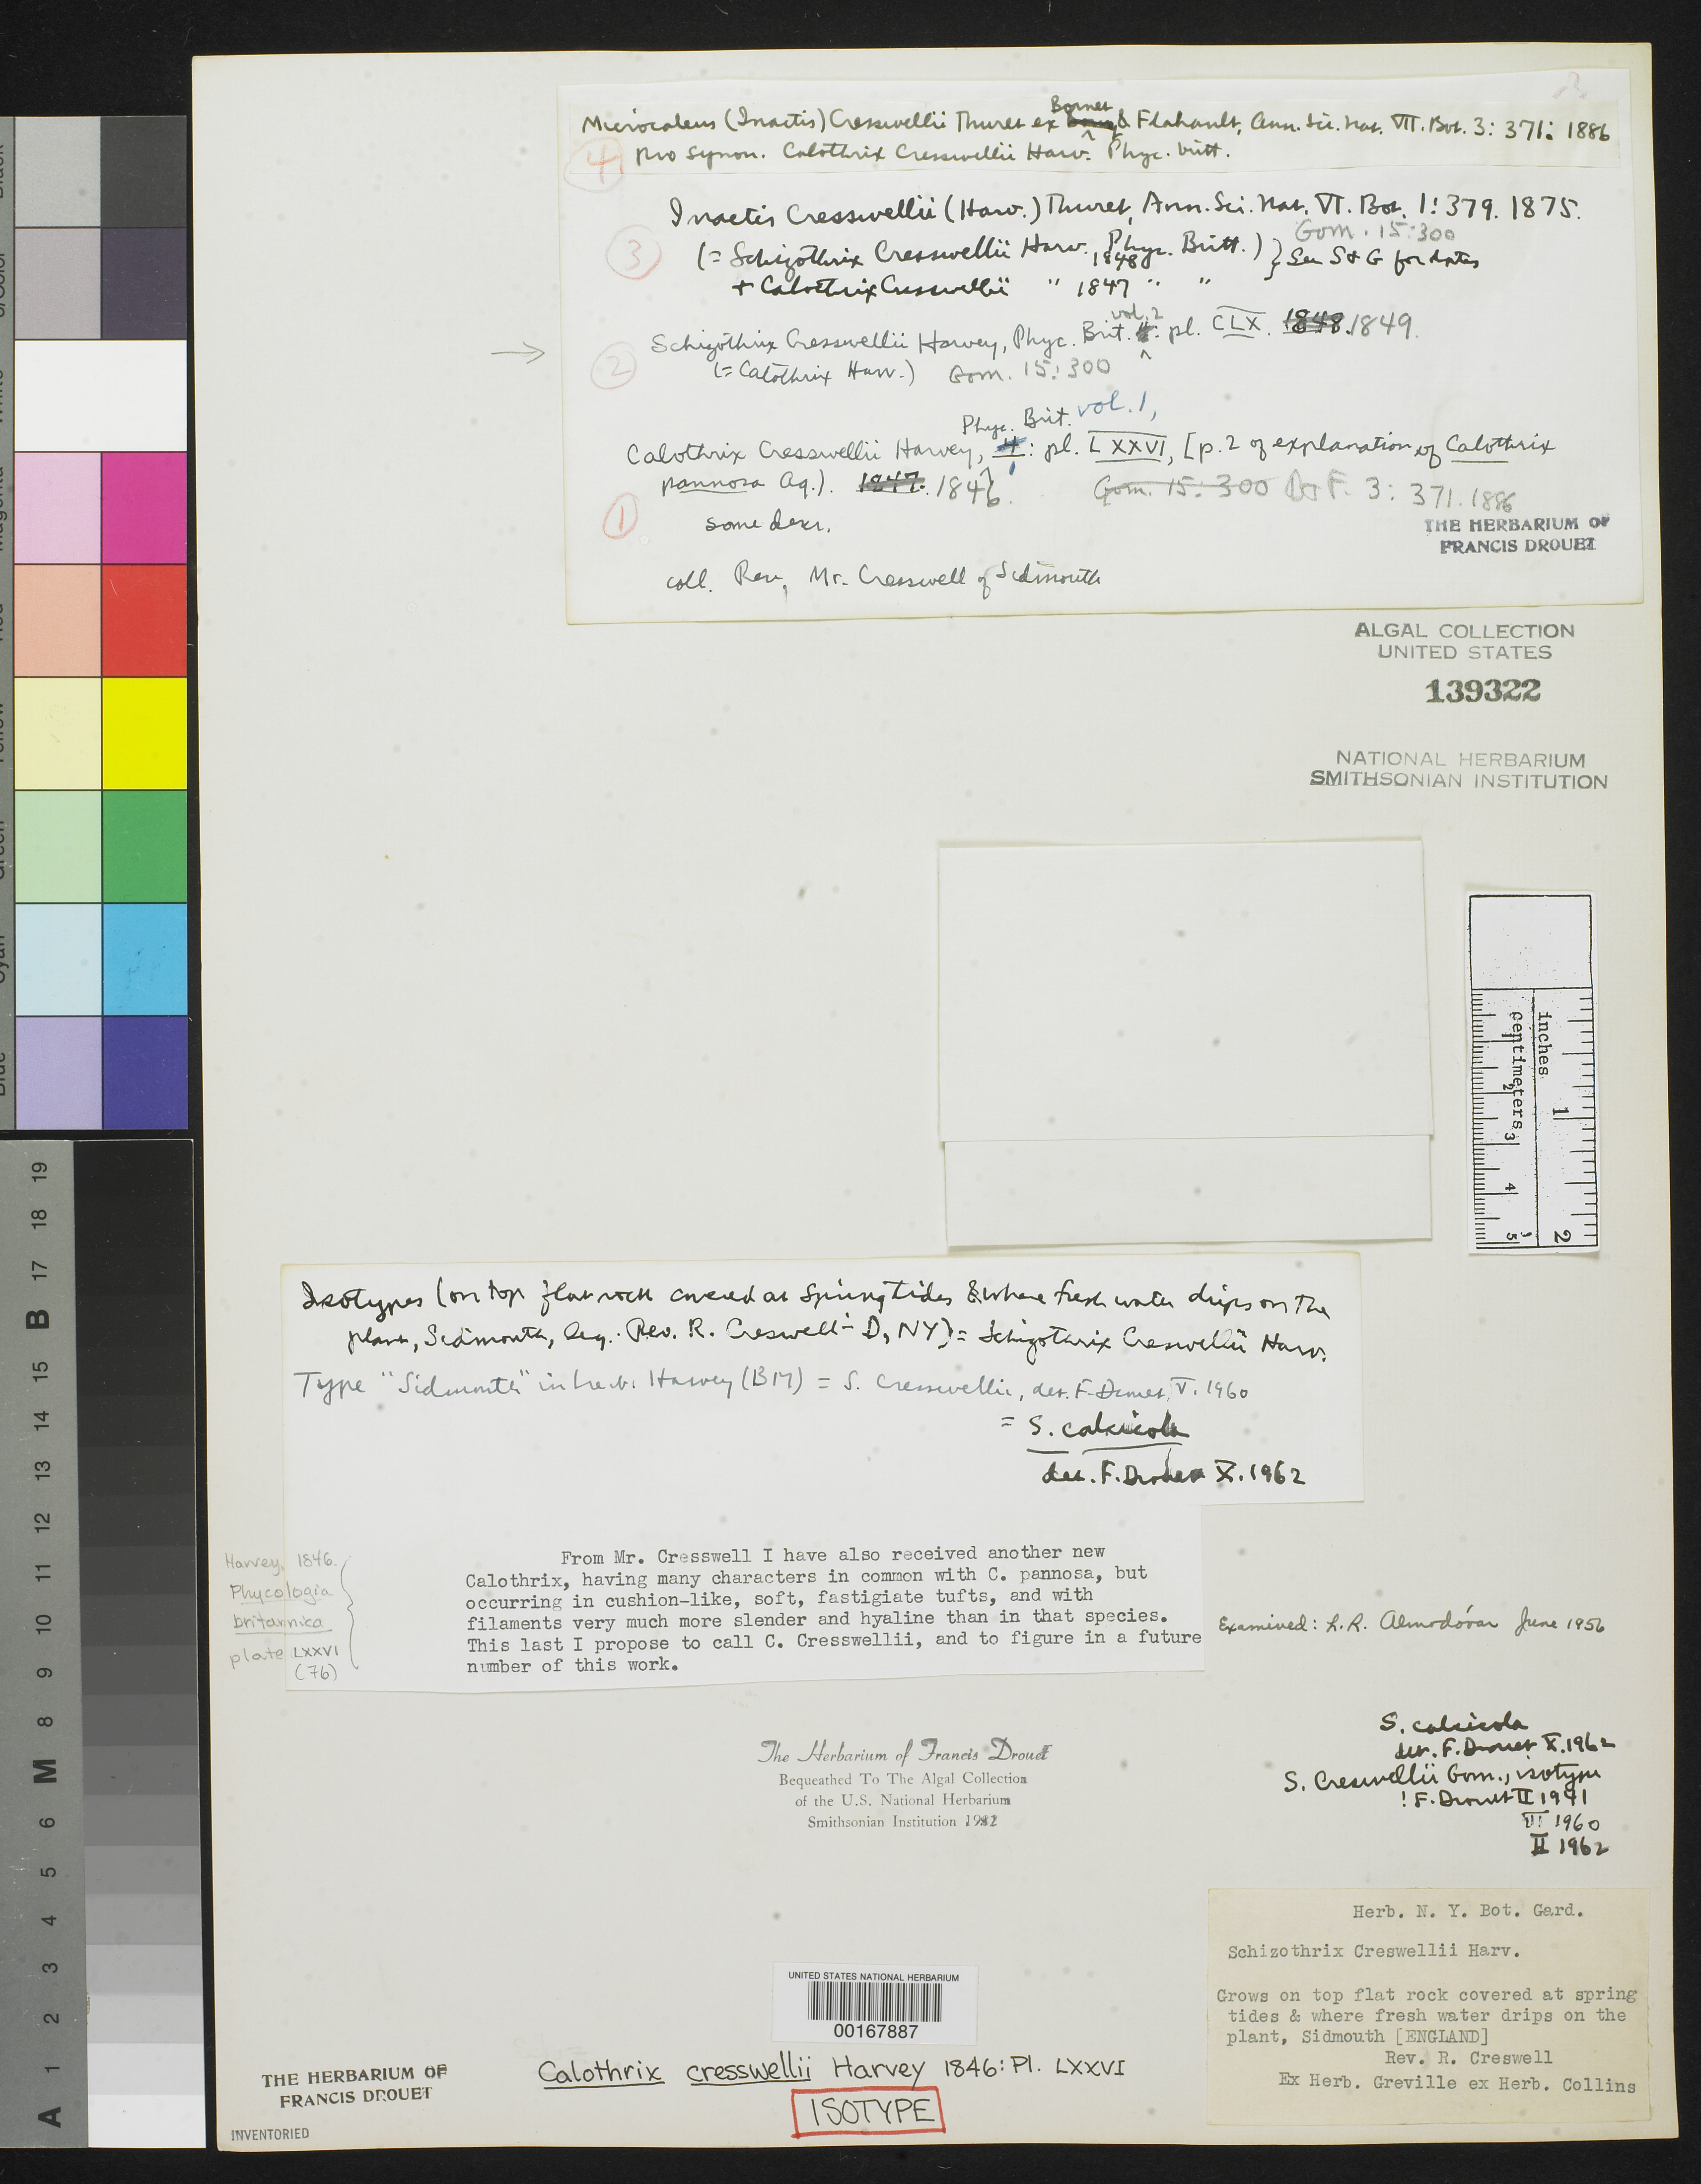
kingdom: Bacteria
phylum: Cyanobacteria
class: Cyanobacteriia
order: Cyanobacteriales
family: Rivulariaceae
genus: Calothrix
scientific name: Calothrix cresswellii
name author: Harv.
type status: Isotype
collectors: R. Creswell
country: United Kingdom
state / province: England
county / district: Devon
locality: Sidmouth.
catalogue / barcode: US 139322